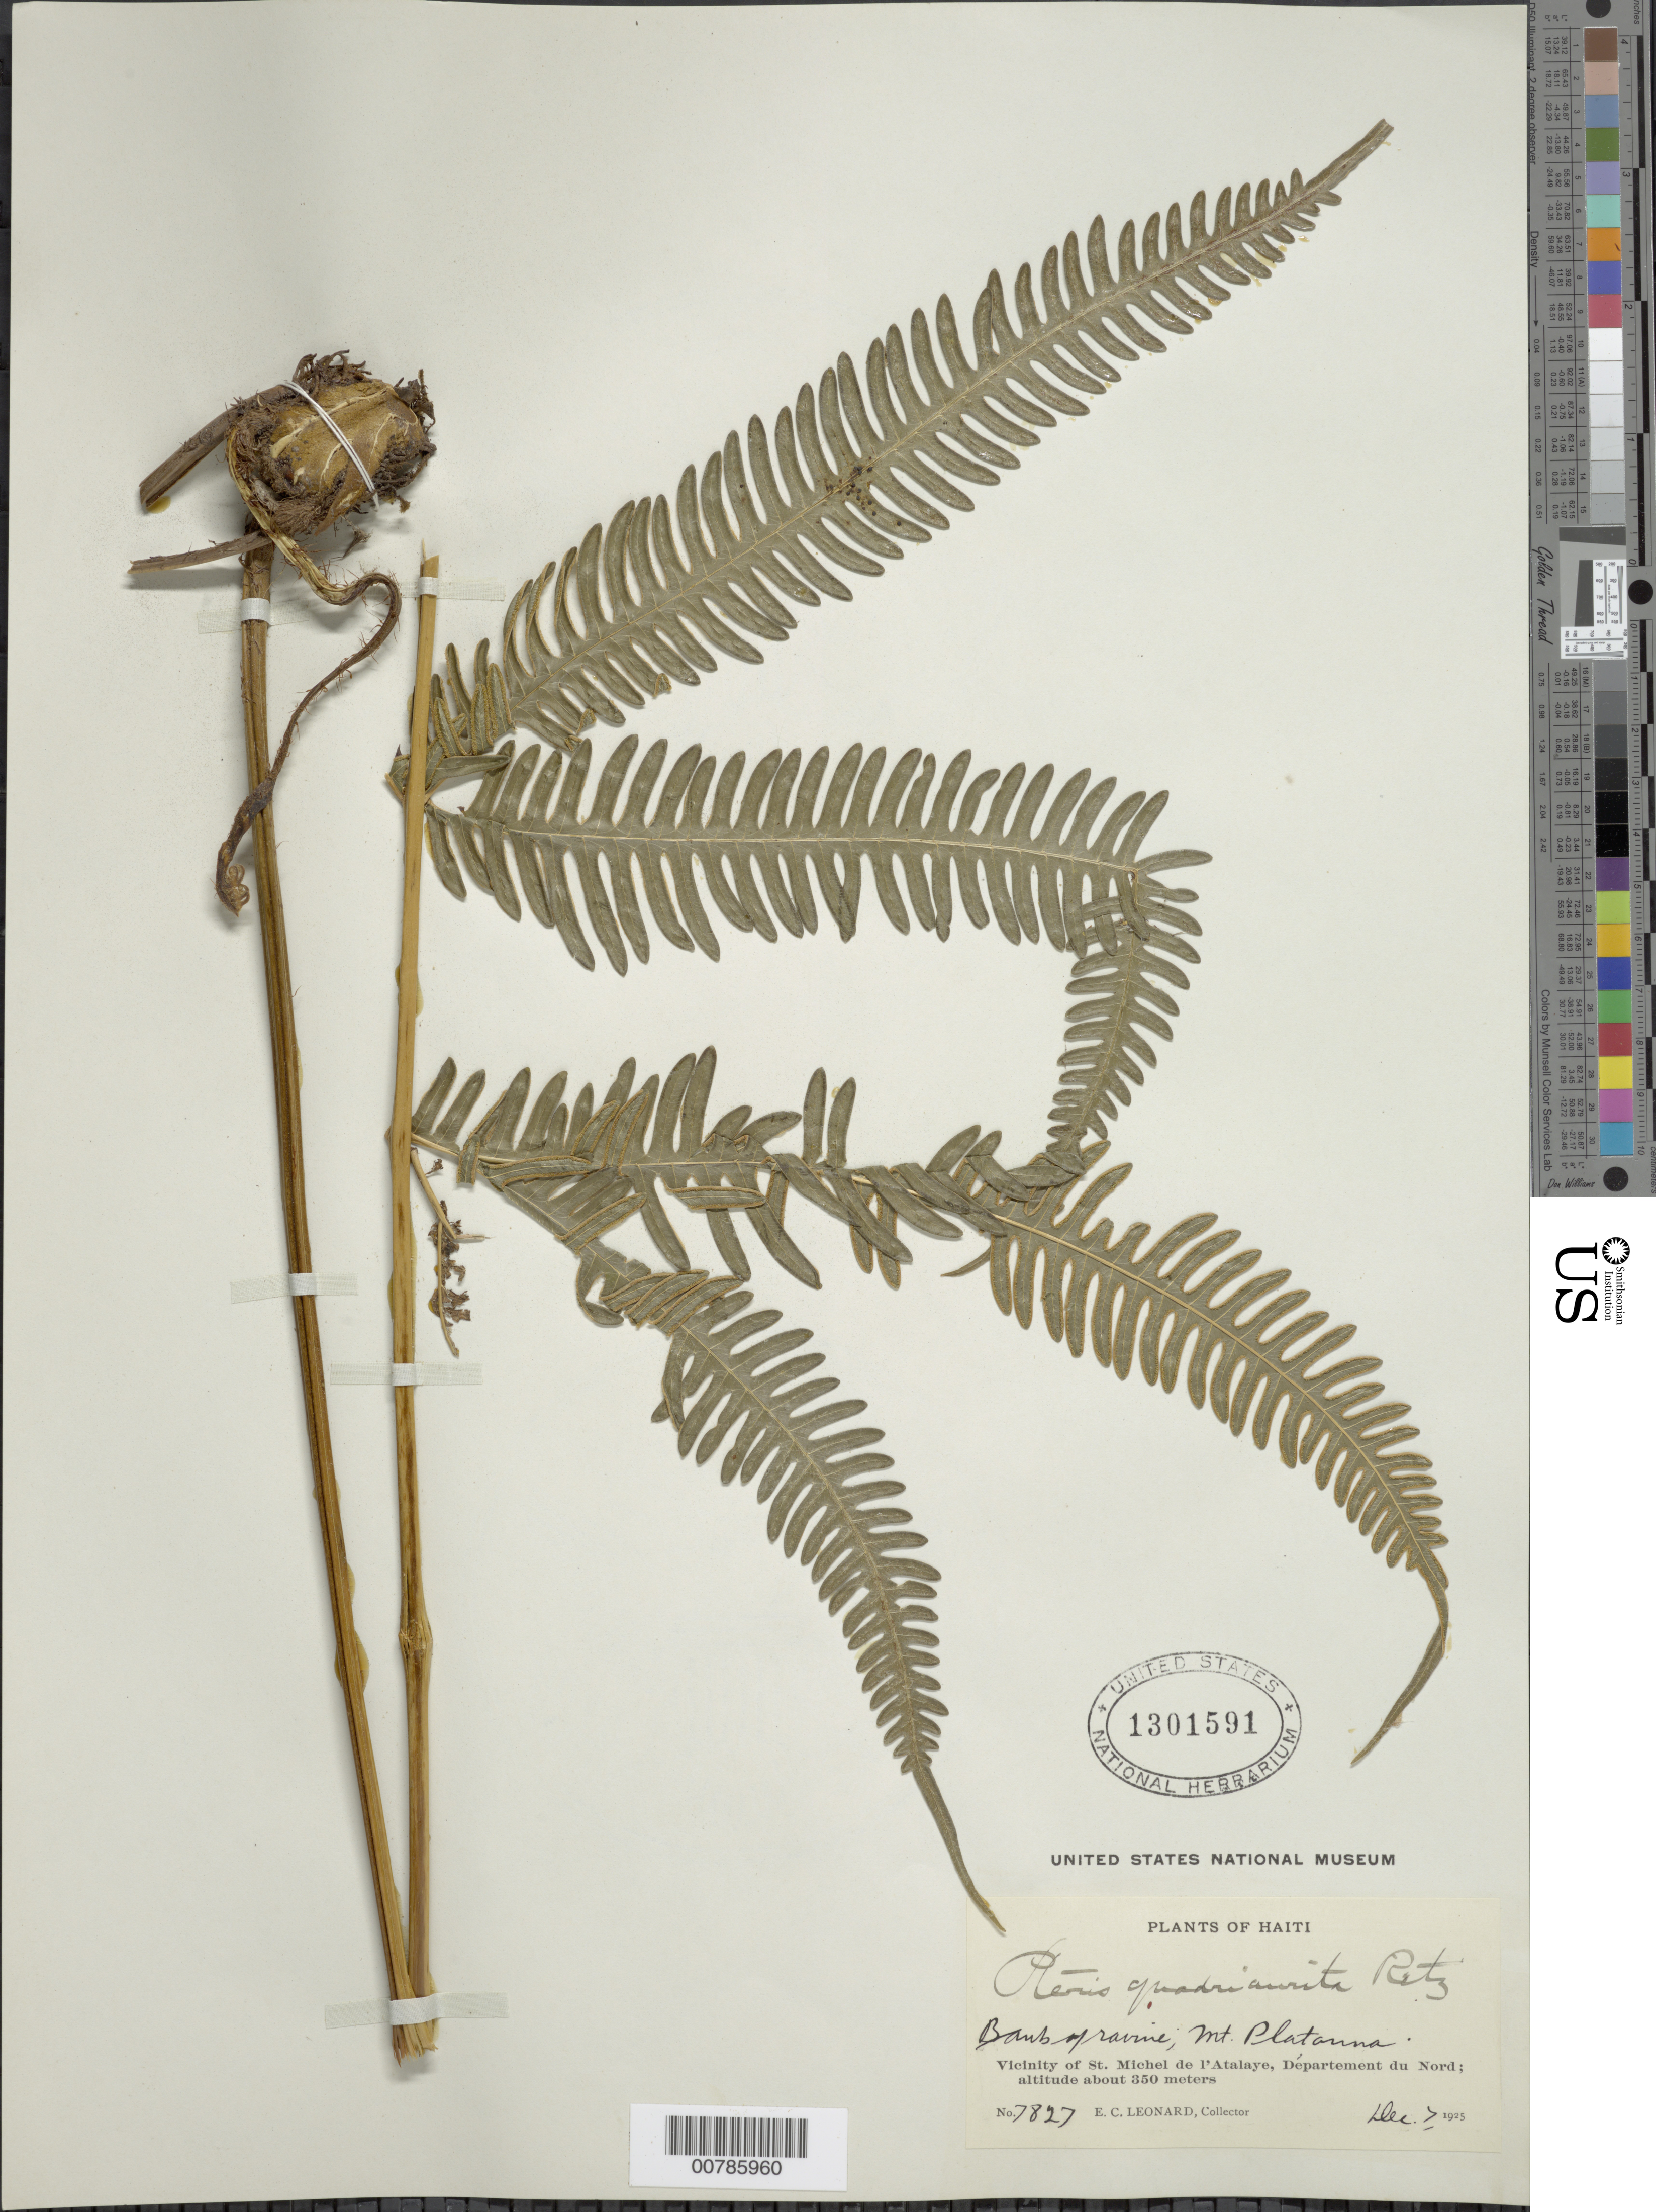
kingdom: Plantae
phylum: Tracheophyta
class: Polypodiopsida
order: Polypodiales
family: Pteridaceae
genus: Pteris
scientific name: Pteris quadriaurita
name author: Retz.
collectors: E. C. Leonard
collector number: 7827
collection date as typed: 07 Dec 1925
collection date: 1925-12-07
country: Haiti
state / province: Nord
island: Hispaniola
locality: St. Michel de l'Atalaye, Mt. Platanna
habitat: Bank of ravine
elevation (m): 350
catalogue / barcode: US 1301591